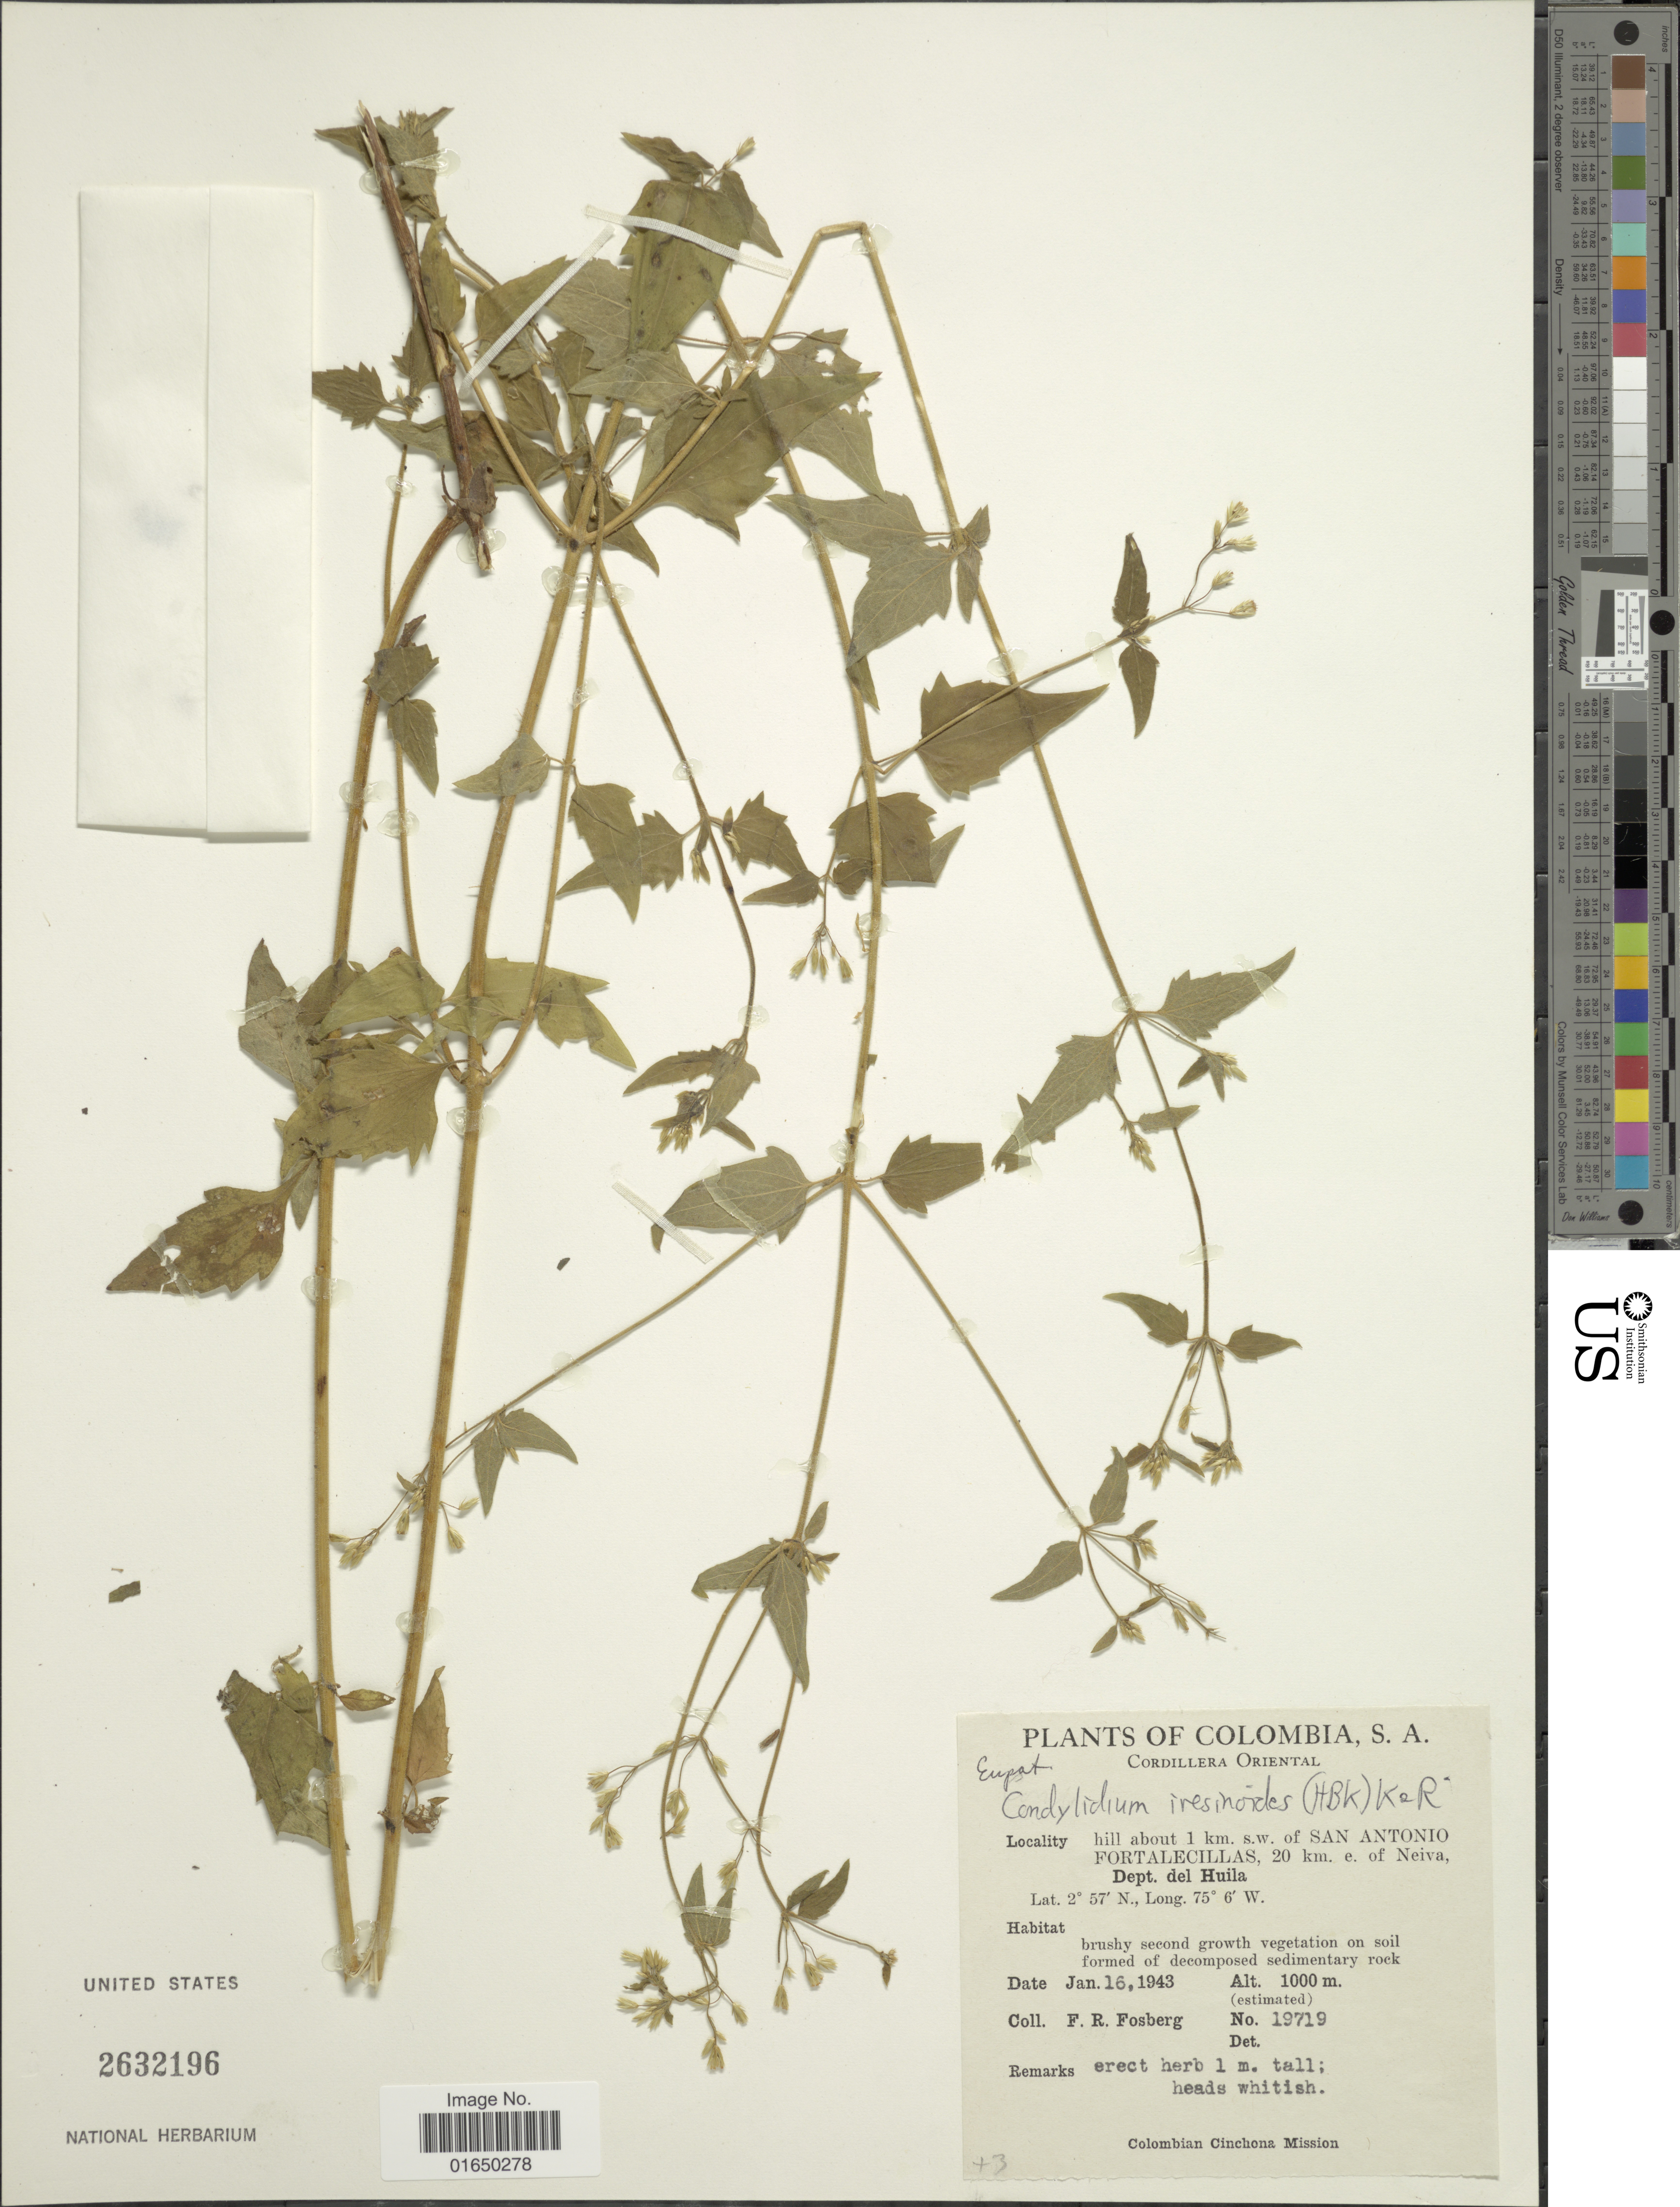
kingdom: Plantae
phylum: Tracheophyta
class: Magnoliopsida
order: Asterales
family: Asteraceae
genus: Condylidium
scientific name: Condylidium iresinoides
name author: (Kunth) R.M. King & H. Rob.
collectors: F. R. Fosberg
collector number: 19719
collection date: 1943-01-16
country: Colombia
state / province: Huila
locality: Cordillera Oriental, hill about 1 km s.w. of San Antonio Foratalecillas, 20 km e. of Neiva, Dept. del Huila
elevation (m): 1000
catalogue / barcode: US 2632196